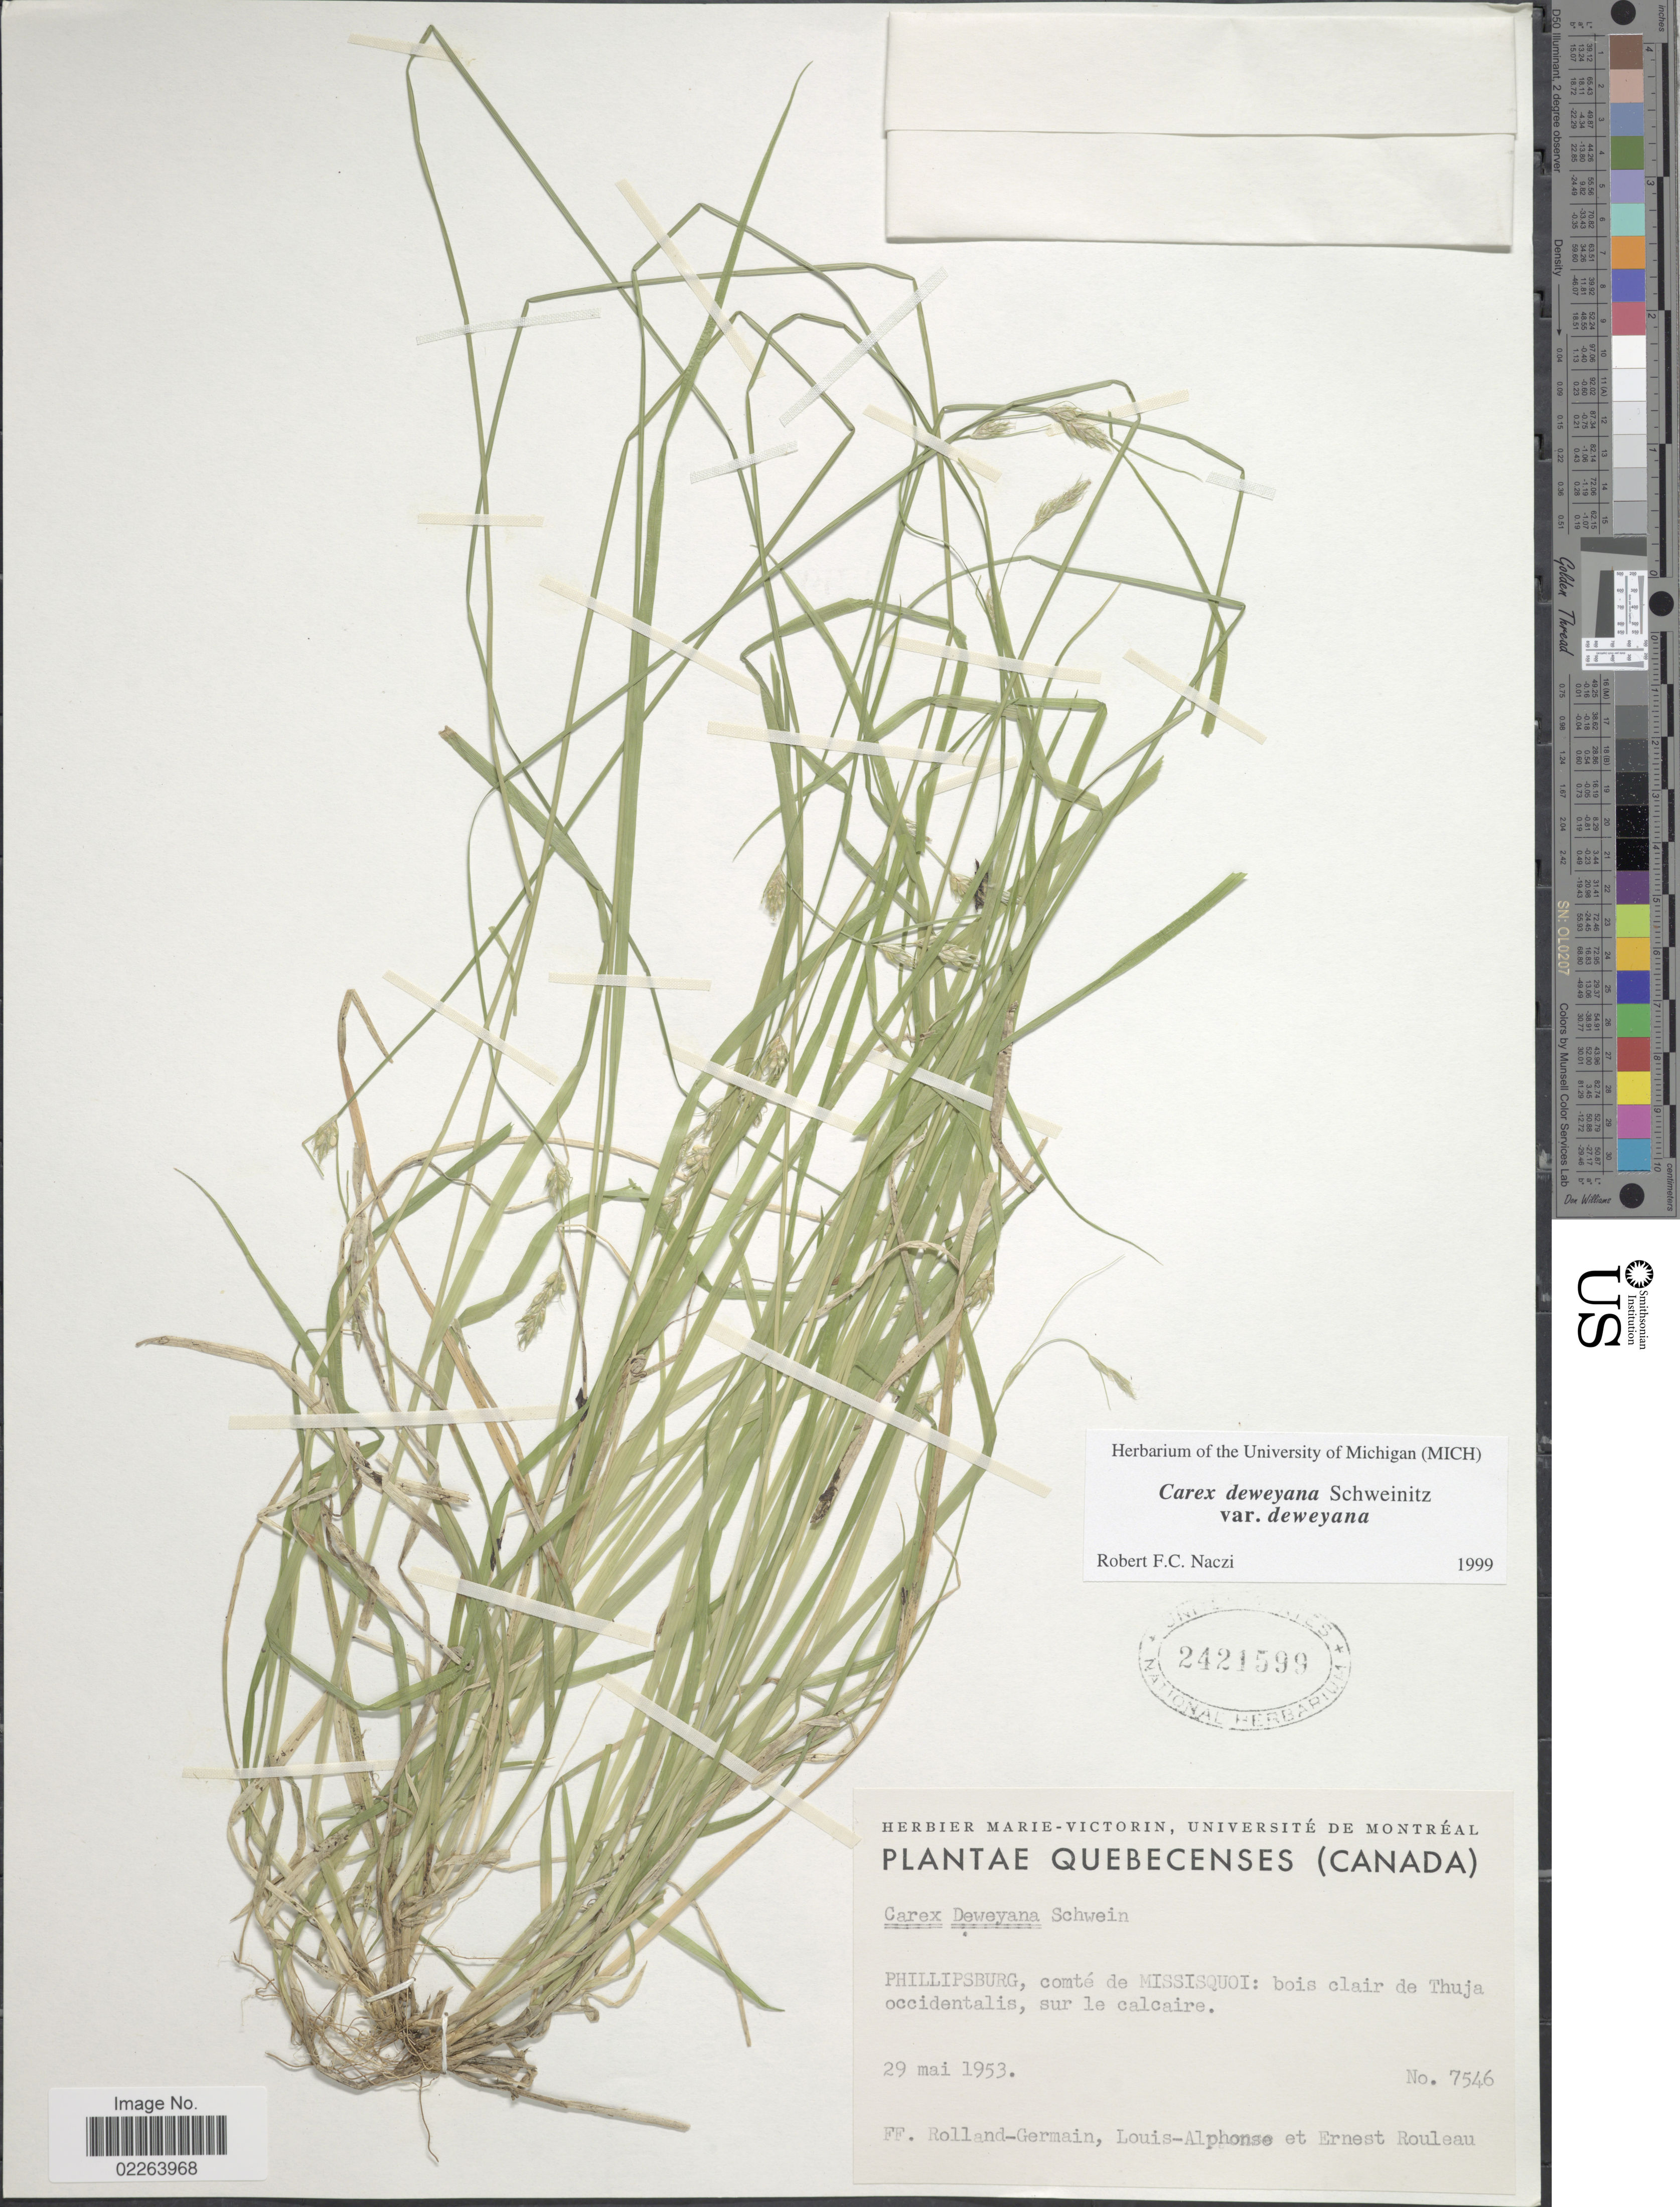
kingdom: Plantae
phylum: Tracheophyta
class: Liliopsida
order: Poales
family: Cyperaceae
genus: Carex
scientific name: Carex deweyana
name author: Schwein.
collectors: Rolland-Germain, Louis-Alphonse & E. Rouleau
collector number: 7546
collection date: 1953-05-29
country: Canada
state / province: Quebec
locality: Phillipsburg, comté de Missisquoi: bois clair de Thuja occidentalis, sur le calcaire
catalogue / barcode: US 2421599